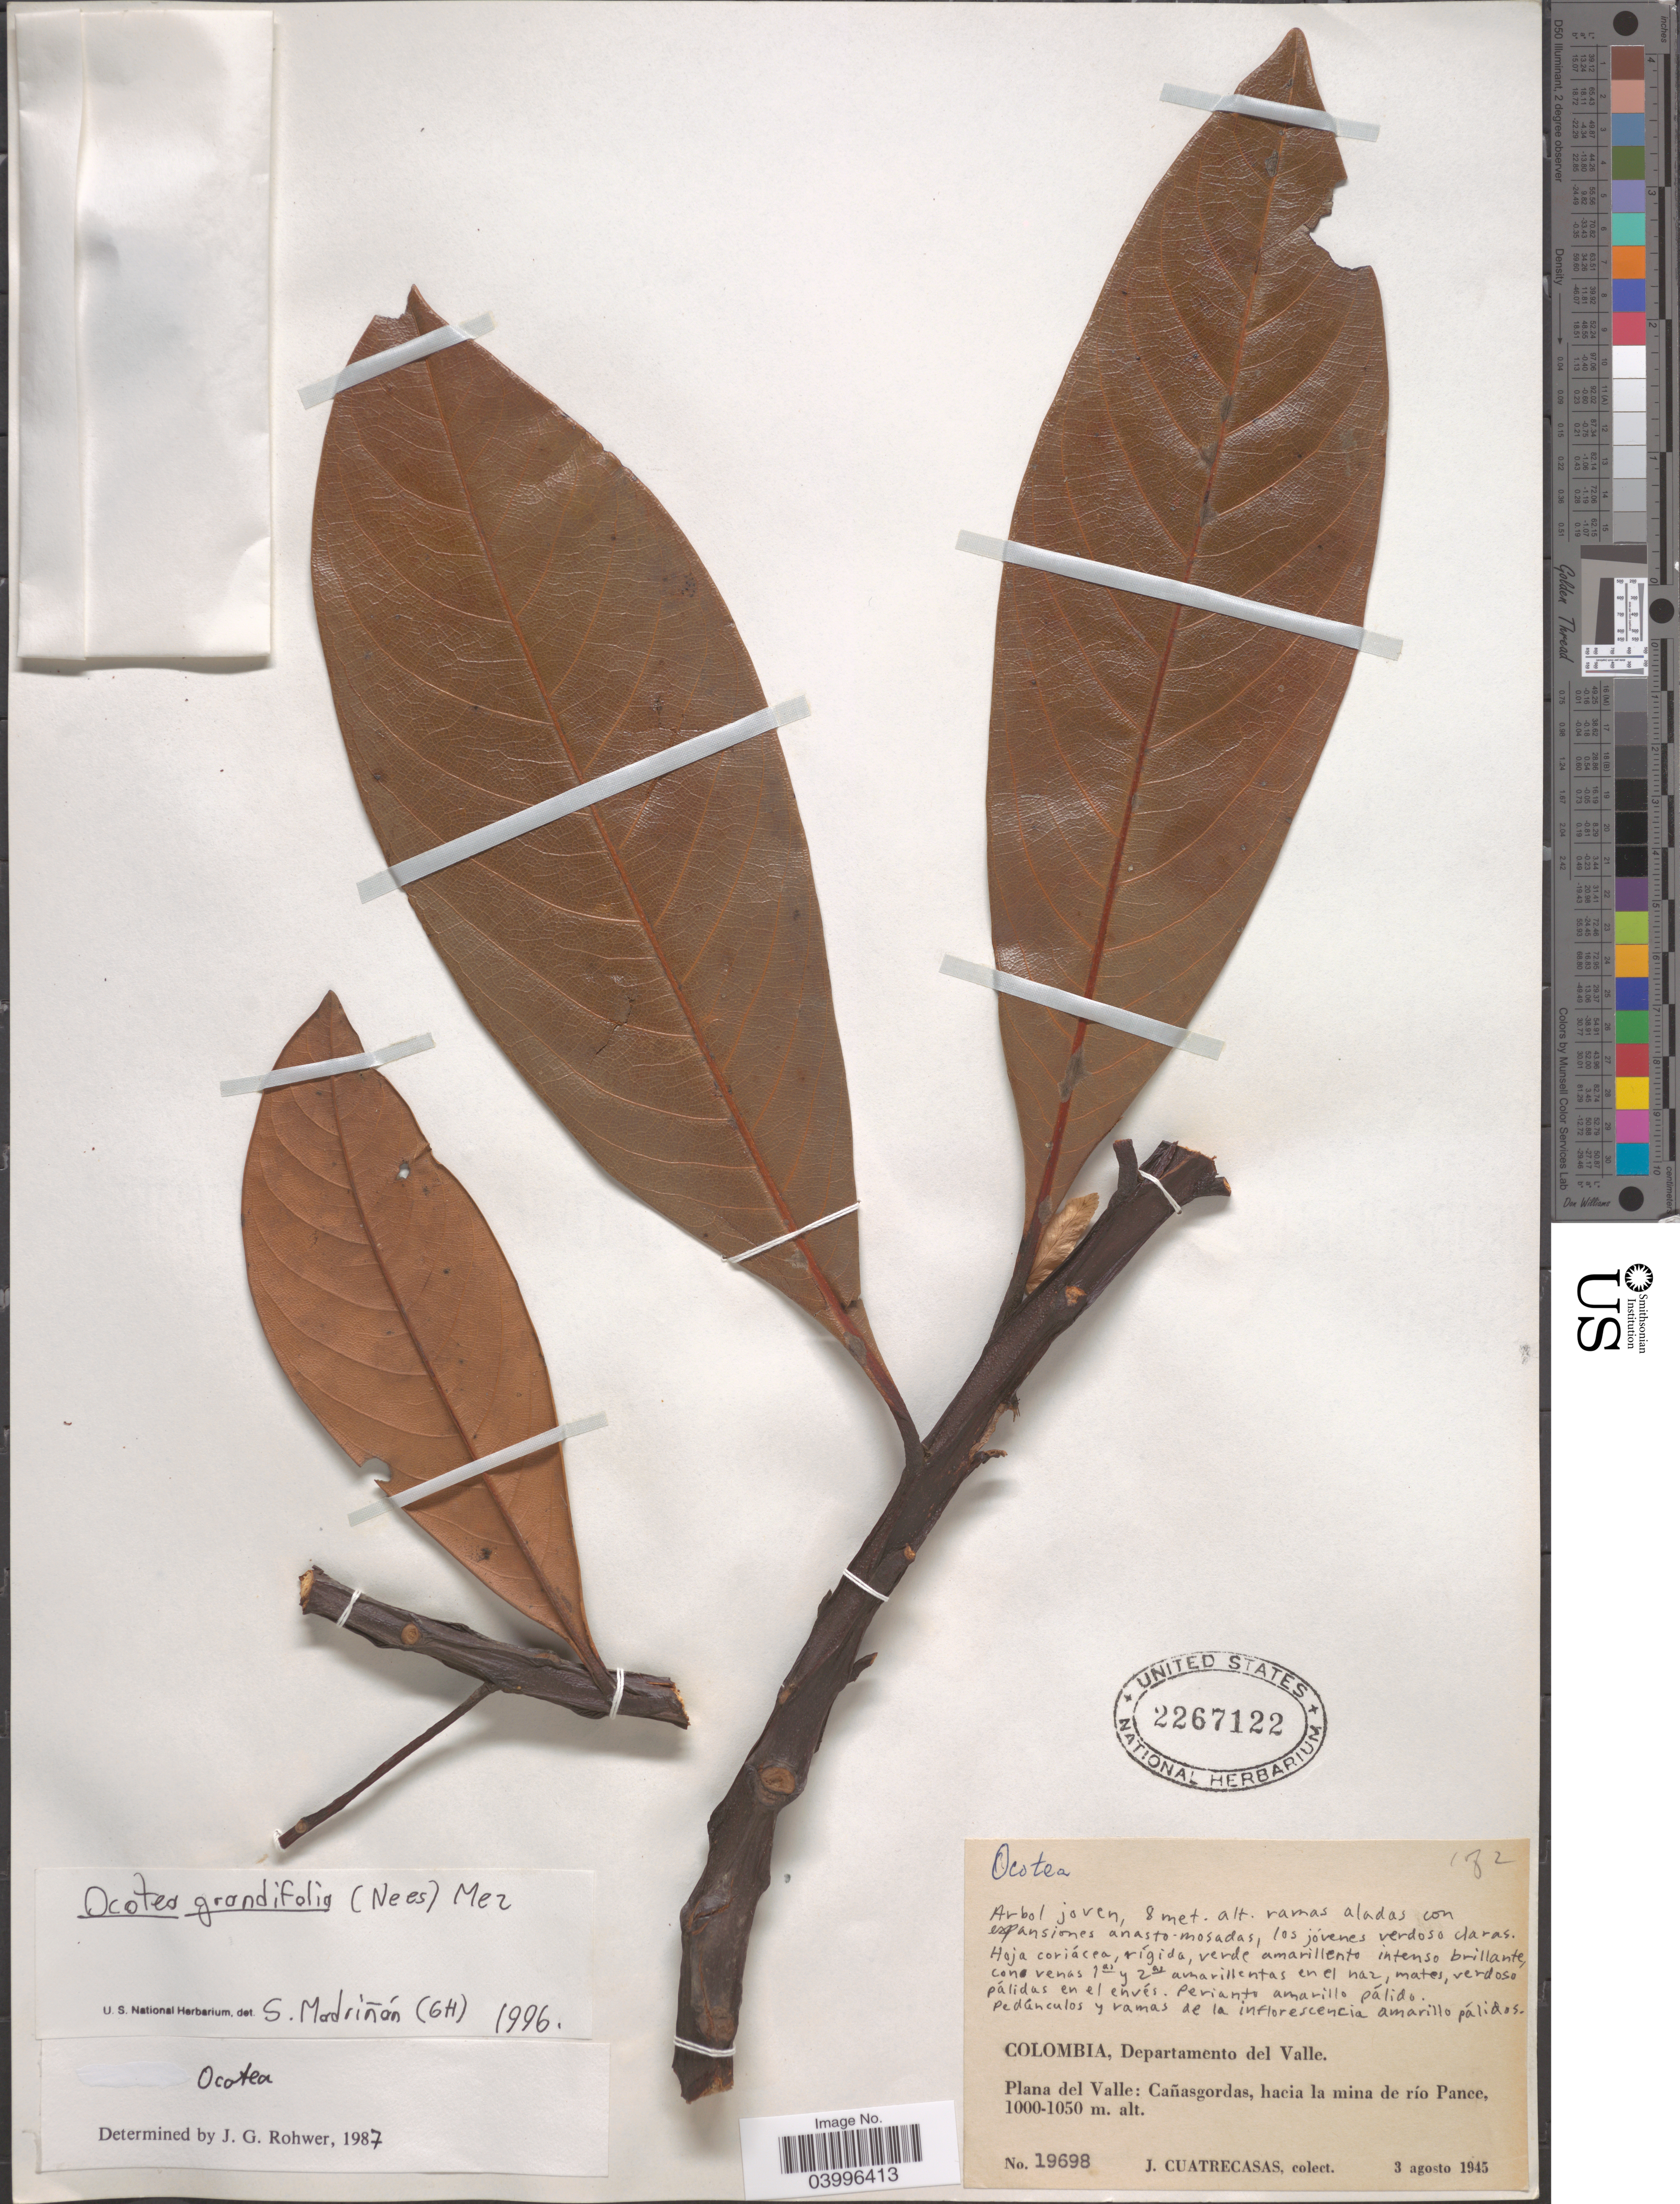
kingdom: Plantae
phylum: Tracheophyta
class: Magnoliopsida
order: Laurales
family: Lauraceae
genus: Ocotea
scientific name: Ocotea grandifolia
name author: (Nees) Mez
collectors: J. Cuatrecasas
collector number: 19698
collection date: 1945-08-03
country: Colombia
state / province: Valle del Cauca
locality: Departamento del Valle. Plana del Valle: Cañasgordas, hacia la mina de río Pance.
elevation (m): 1000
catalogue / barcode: US 2267122